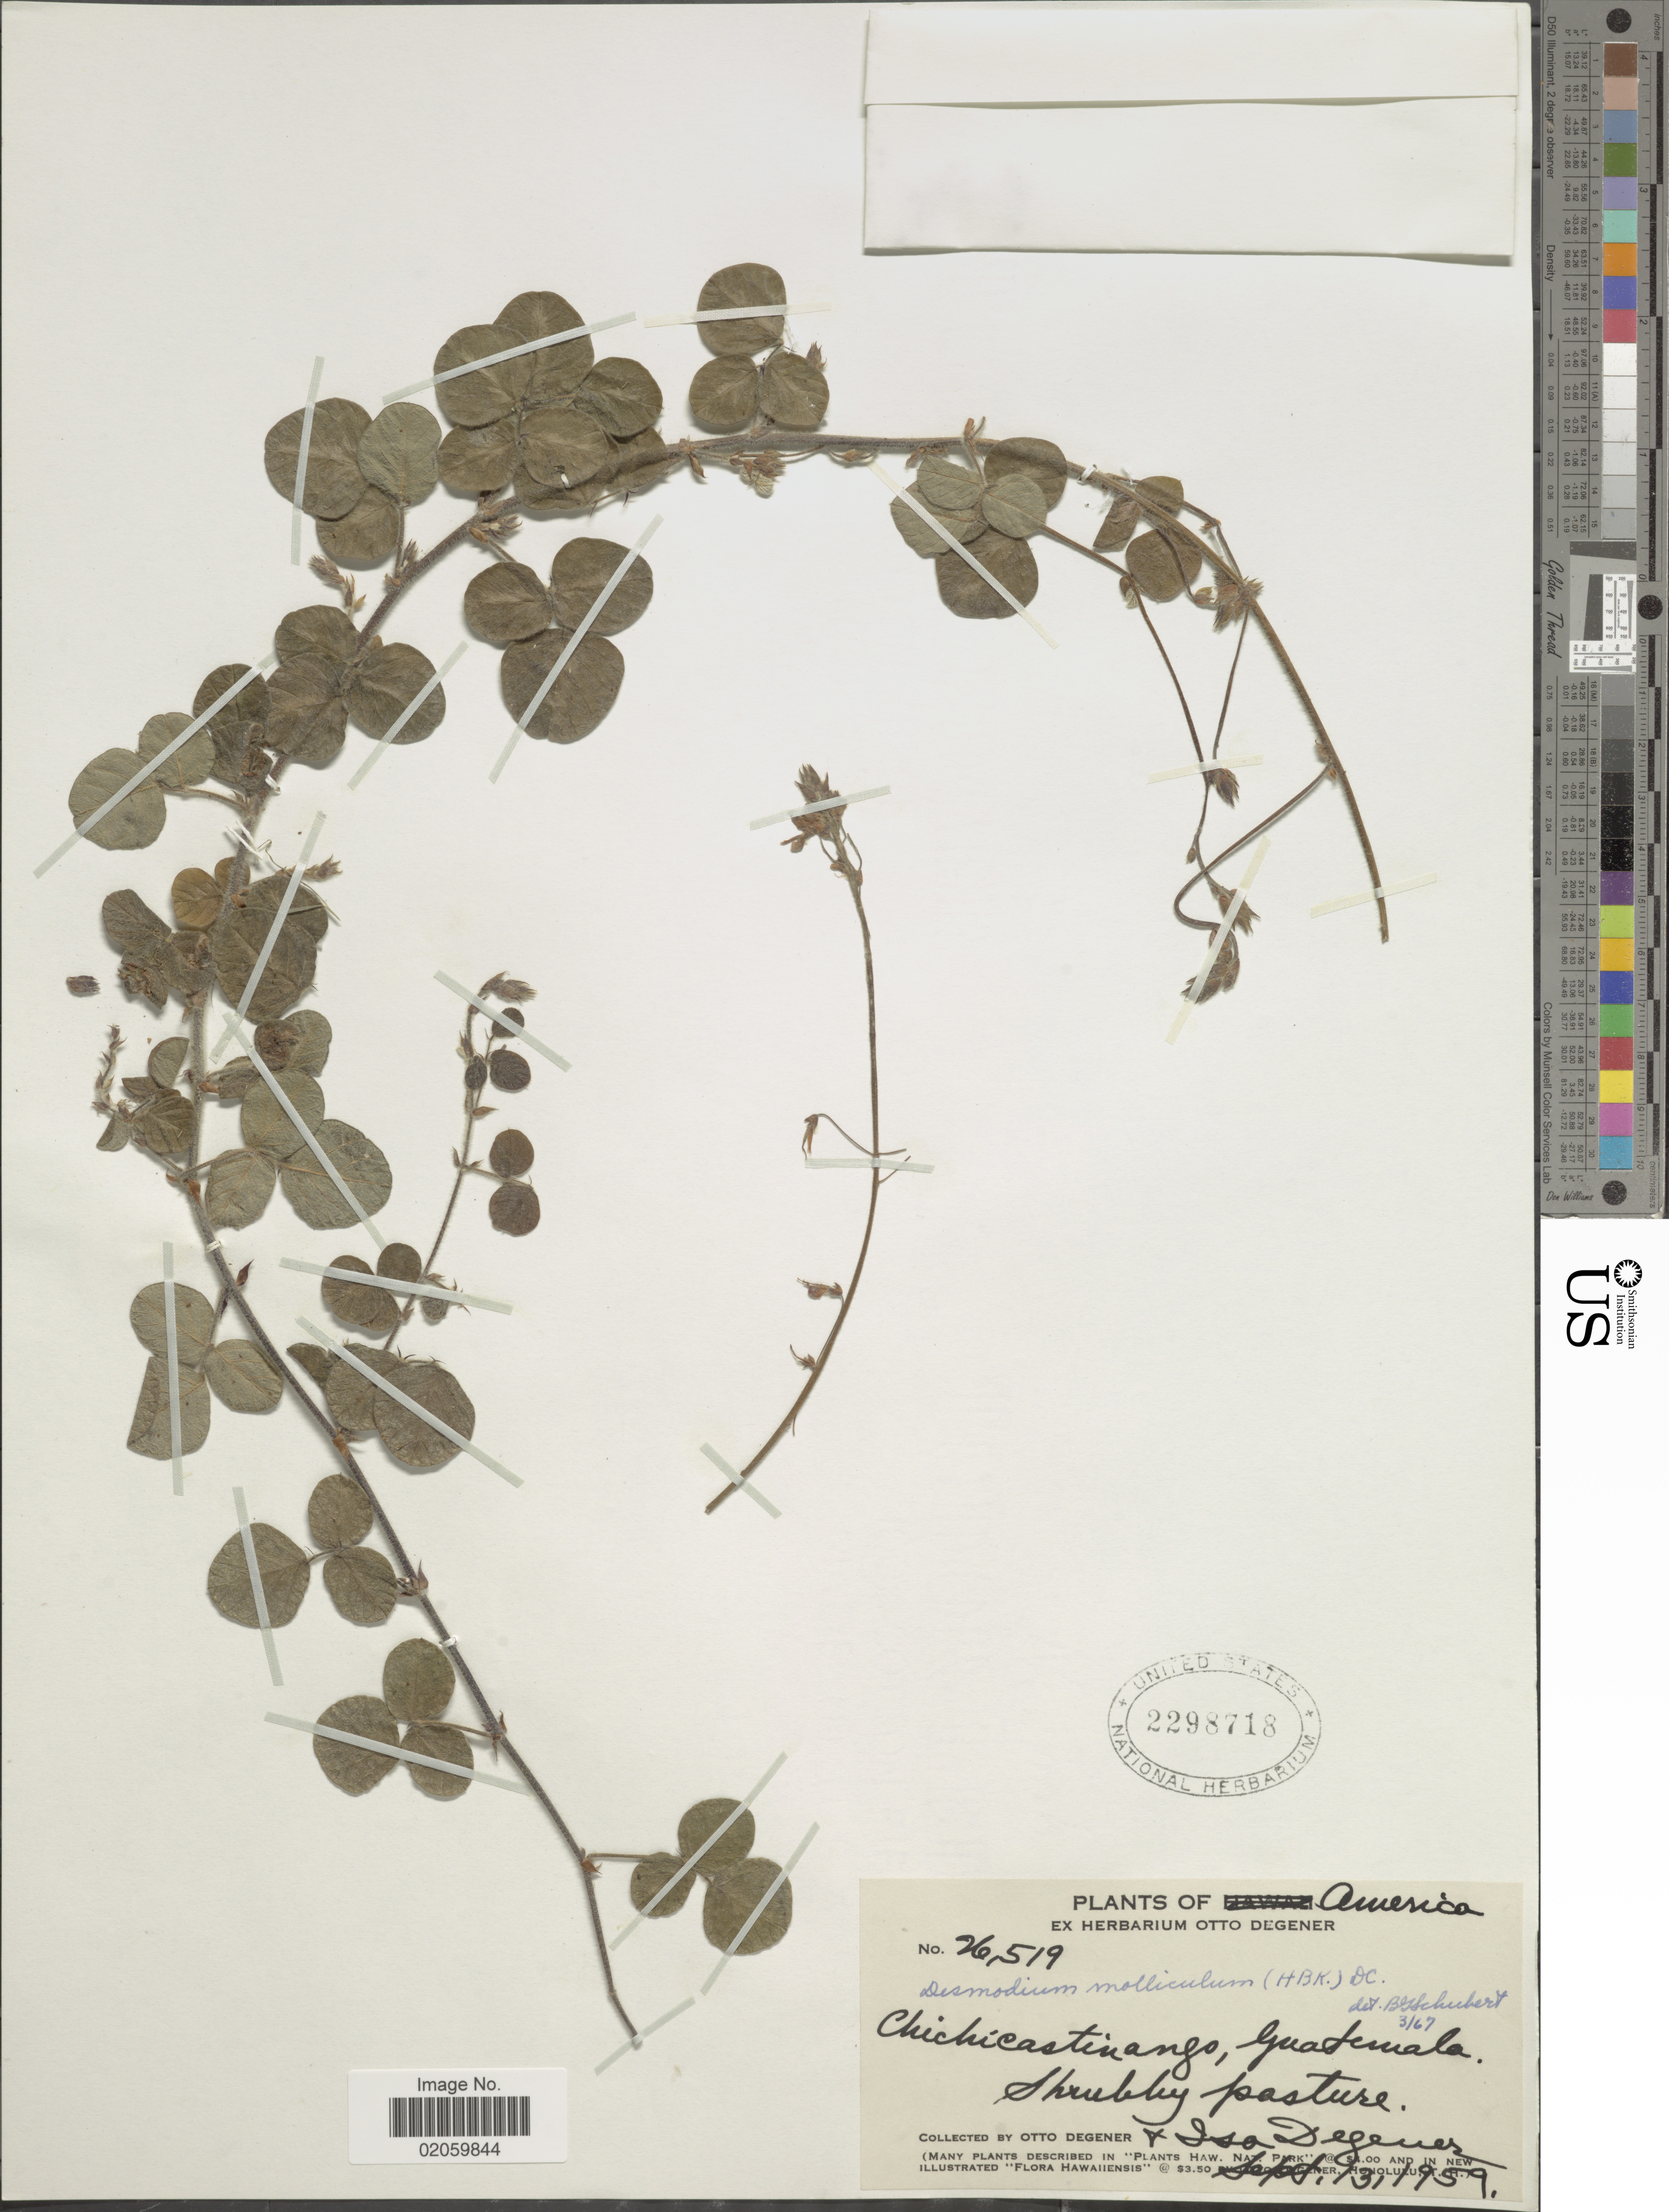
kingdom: Plantae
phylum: Tracheophyta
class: Magnoliopsida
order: Fabales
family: Fabaceae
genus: Desmodium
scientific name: Desmodium molliculum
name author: (Kunth) DC.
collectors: O. Degener & I. Degener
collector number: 26519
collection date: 1959-09-13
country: Guatemala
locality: Chichicastinango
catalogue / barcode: US 2298718